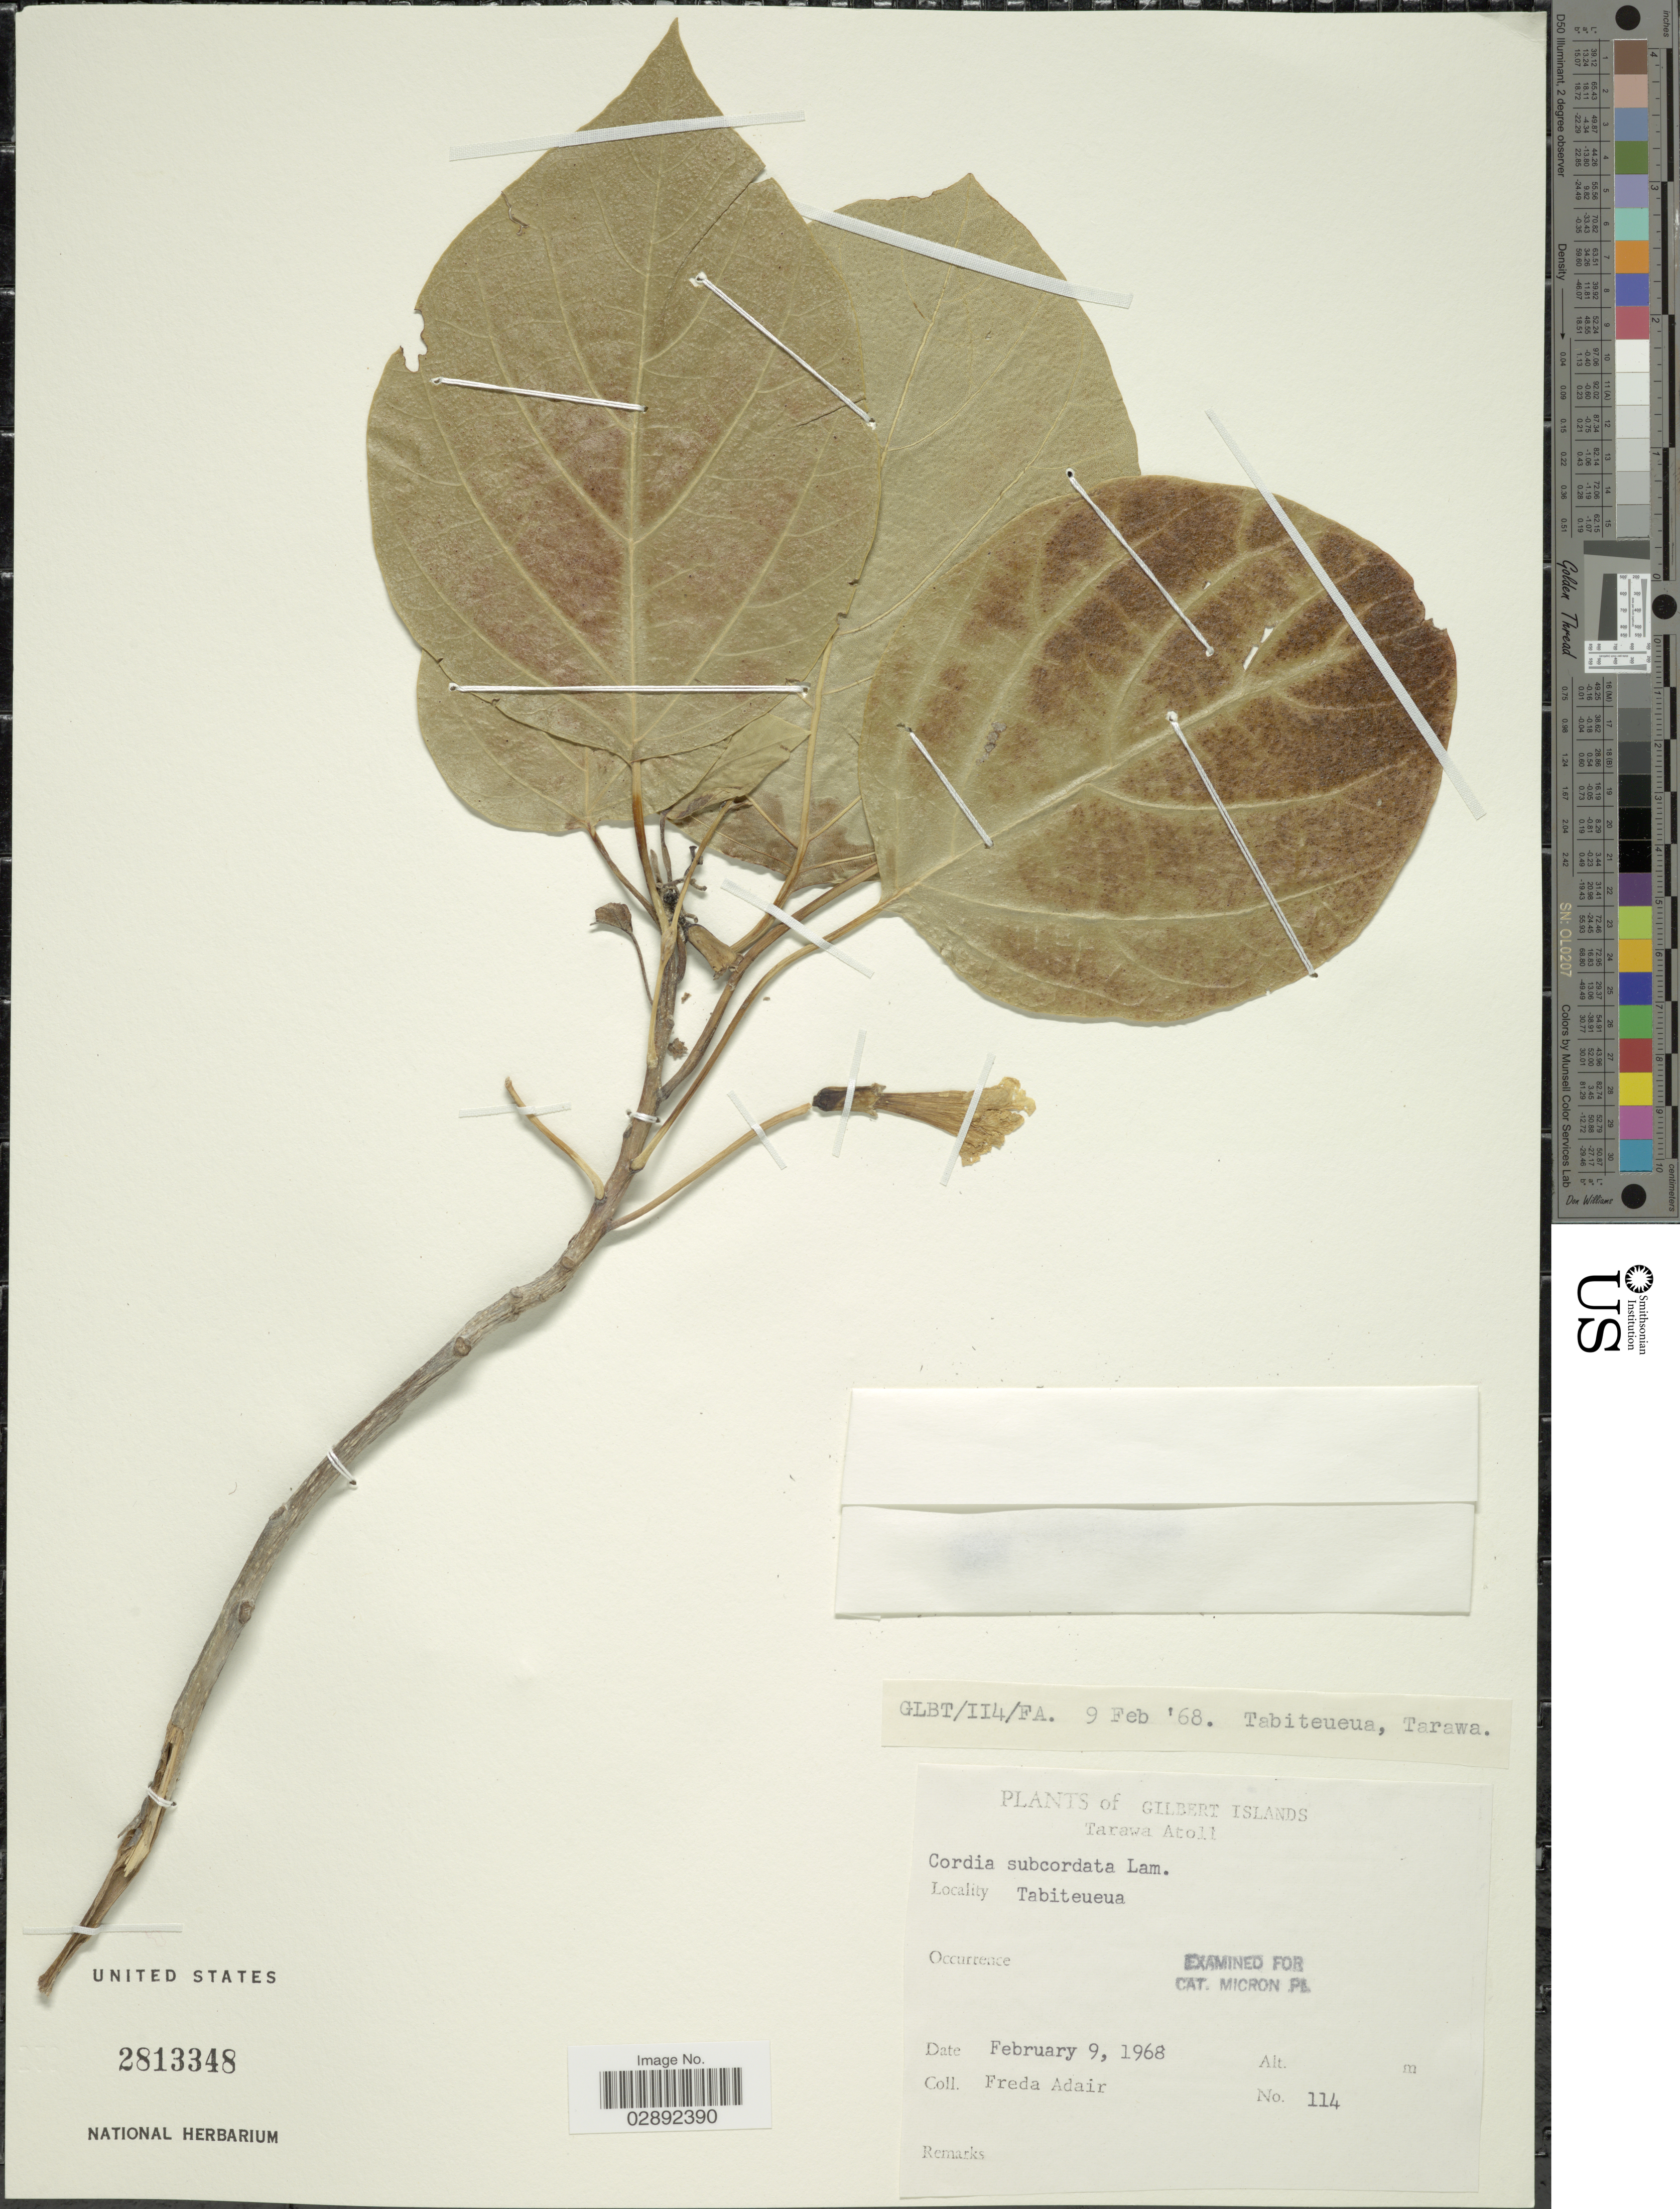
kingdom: Plantae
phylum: Tracheophyta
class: Magnoliopsida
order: Boraginales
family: Cordiaceae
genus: Cordia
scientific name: Cordia subcordata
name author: Lam.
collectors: F. Adair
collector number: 114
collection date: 1968-02-09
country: Kiribati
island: Tarawa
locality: Gilbert Islands. Tarawa Atoll. Tabiteueua.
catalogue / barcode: US 2813348